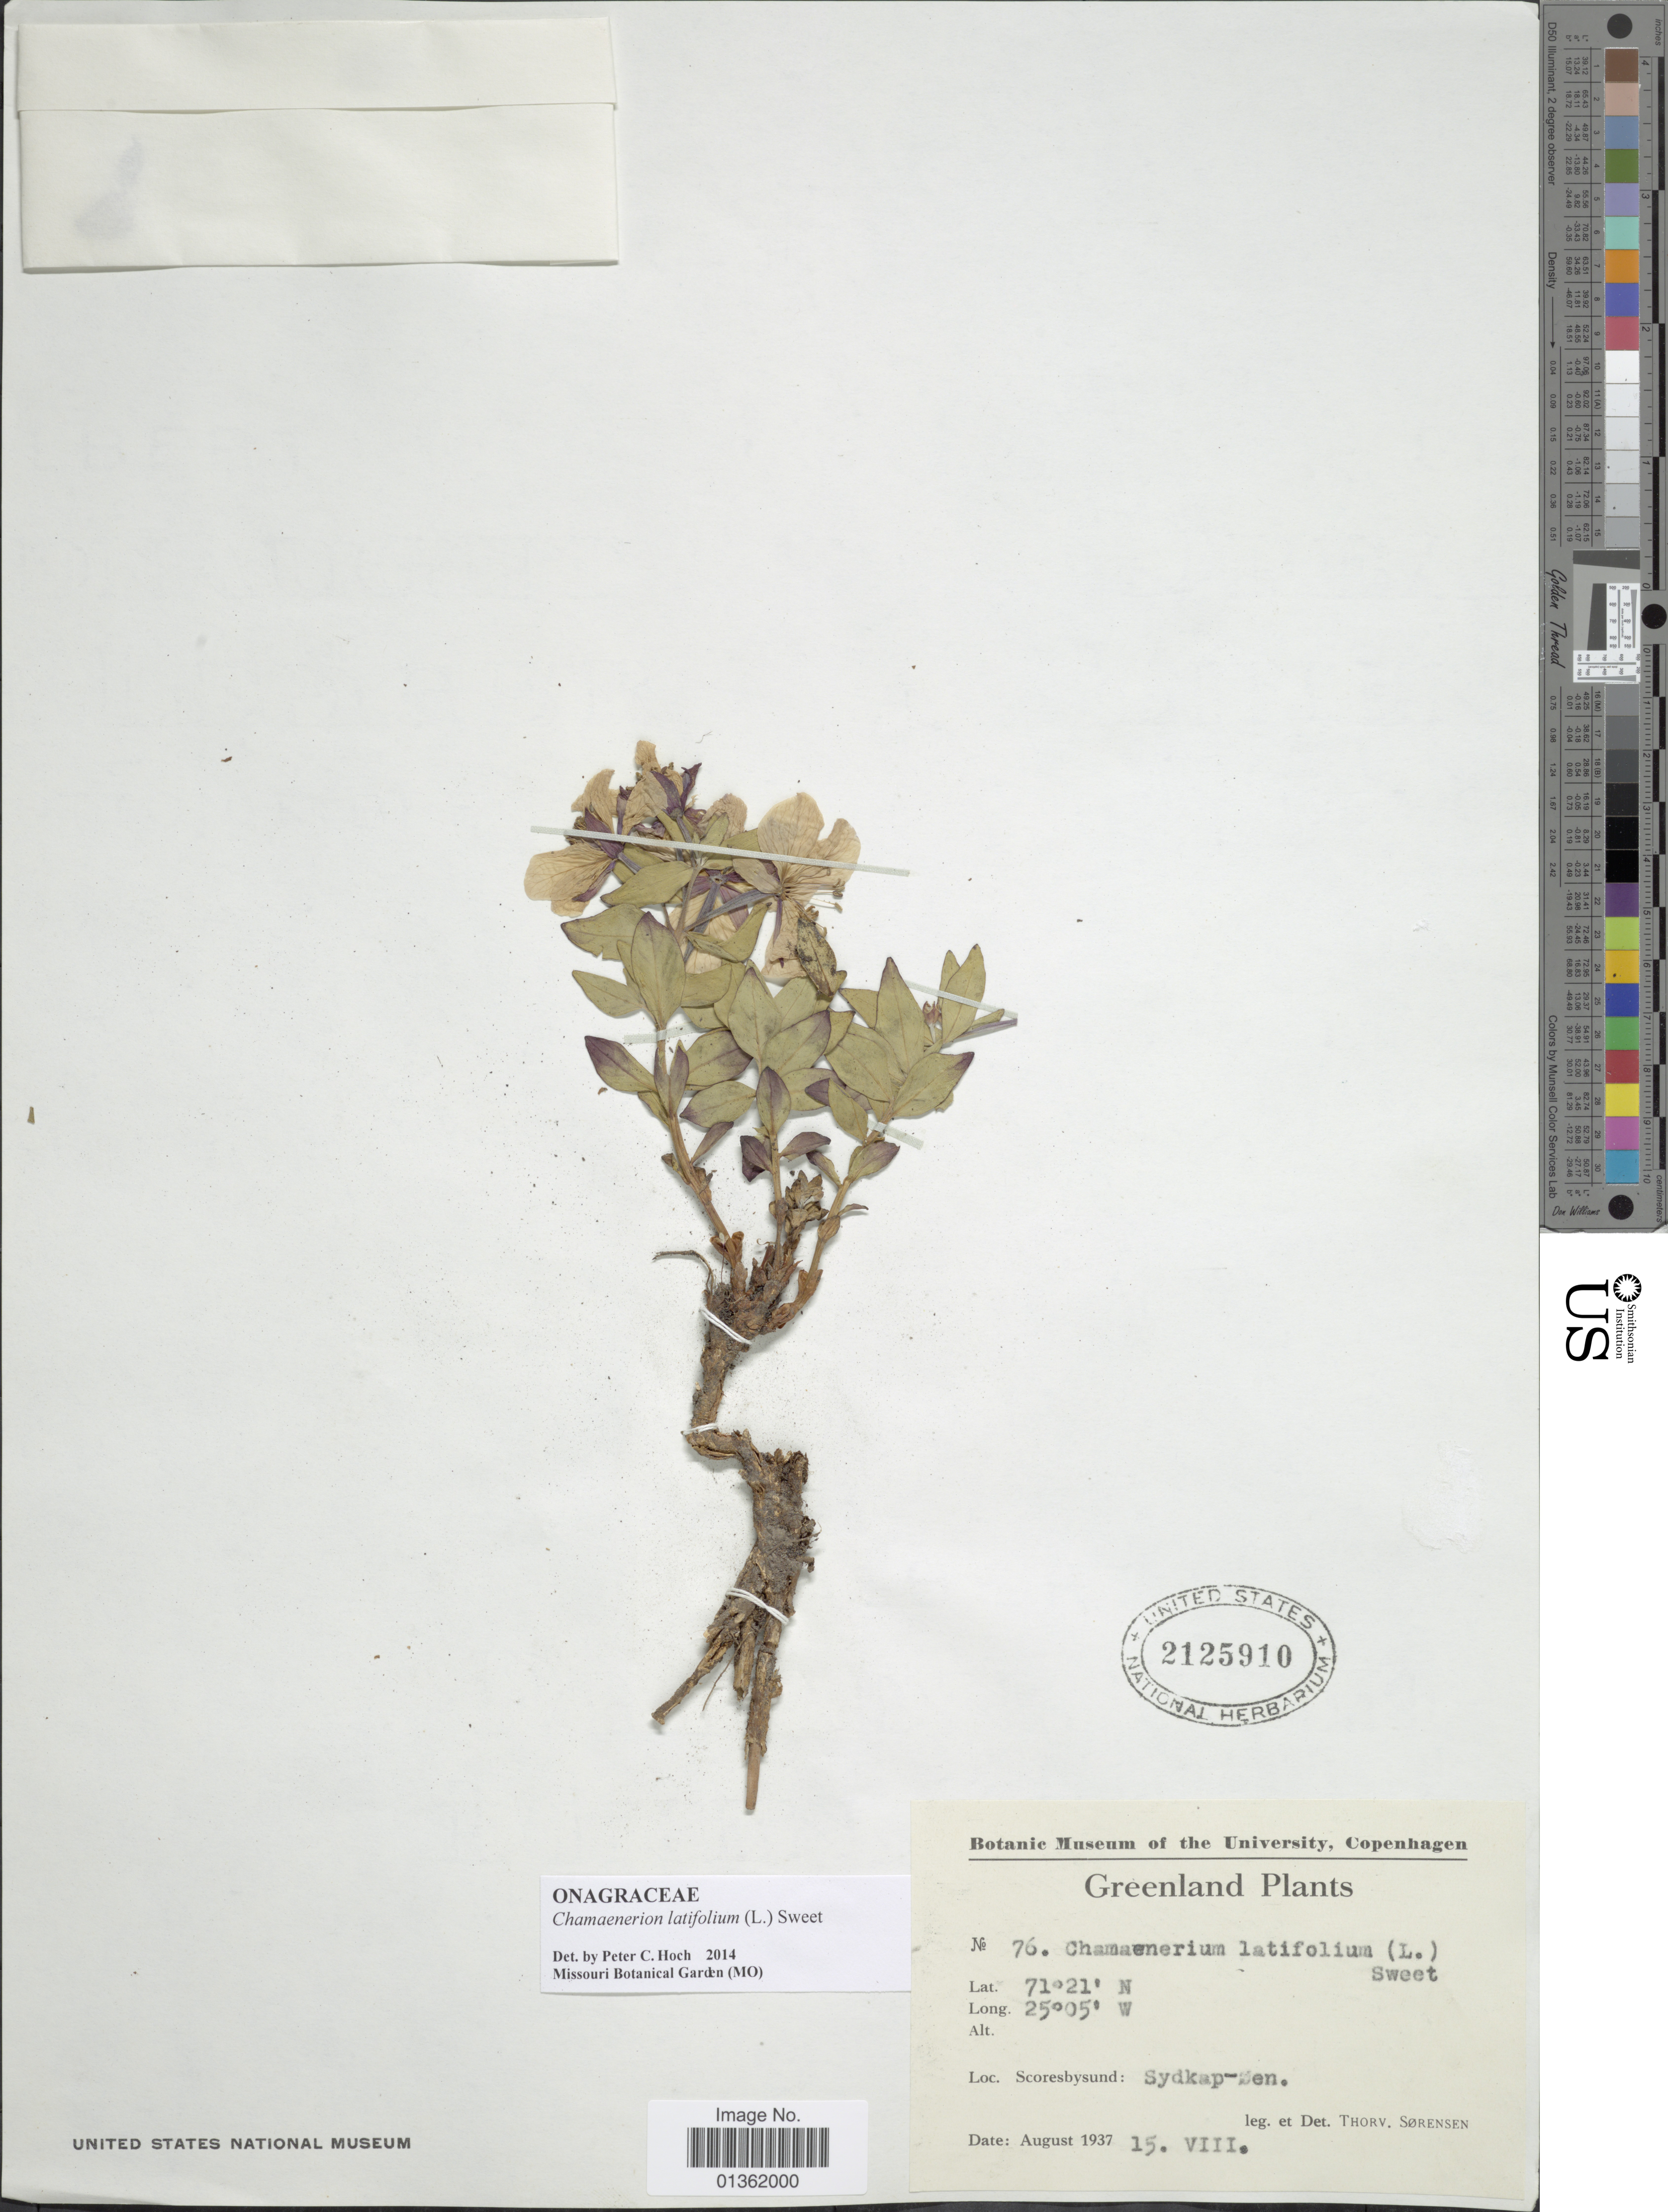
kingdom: Plantae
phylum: Tracheophyta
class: Magnoliopsida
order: Myrtales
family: Onagraceae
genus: Chamaenerion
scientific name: Chamaenerion latifolium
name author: (L.) Th. Fr. & Lange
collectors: T. Sorensen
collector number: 76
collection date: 1937-08-15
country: Greenland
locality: Scoresbysund: Sydkap-sen.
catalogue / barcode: US 2125910